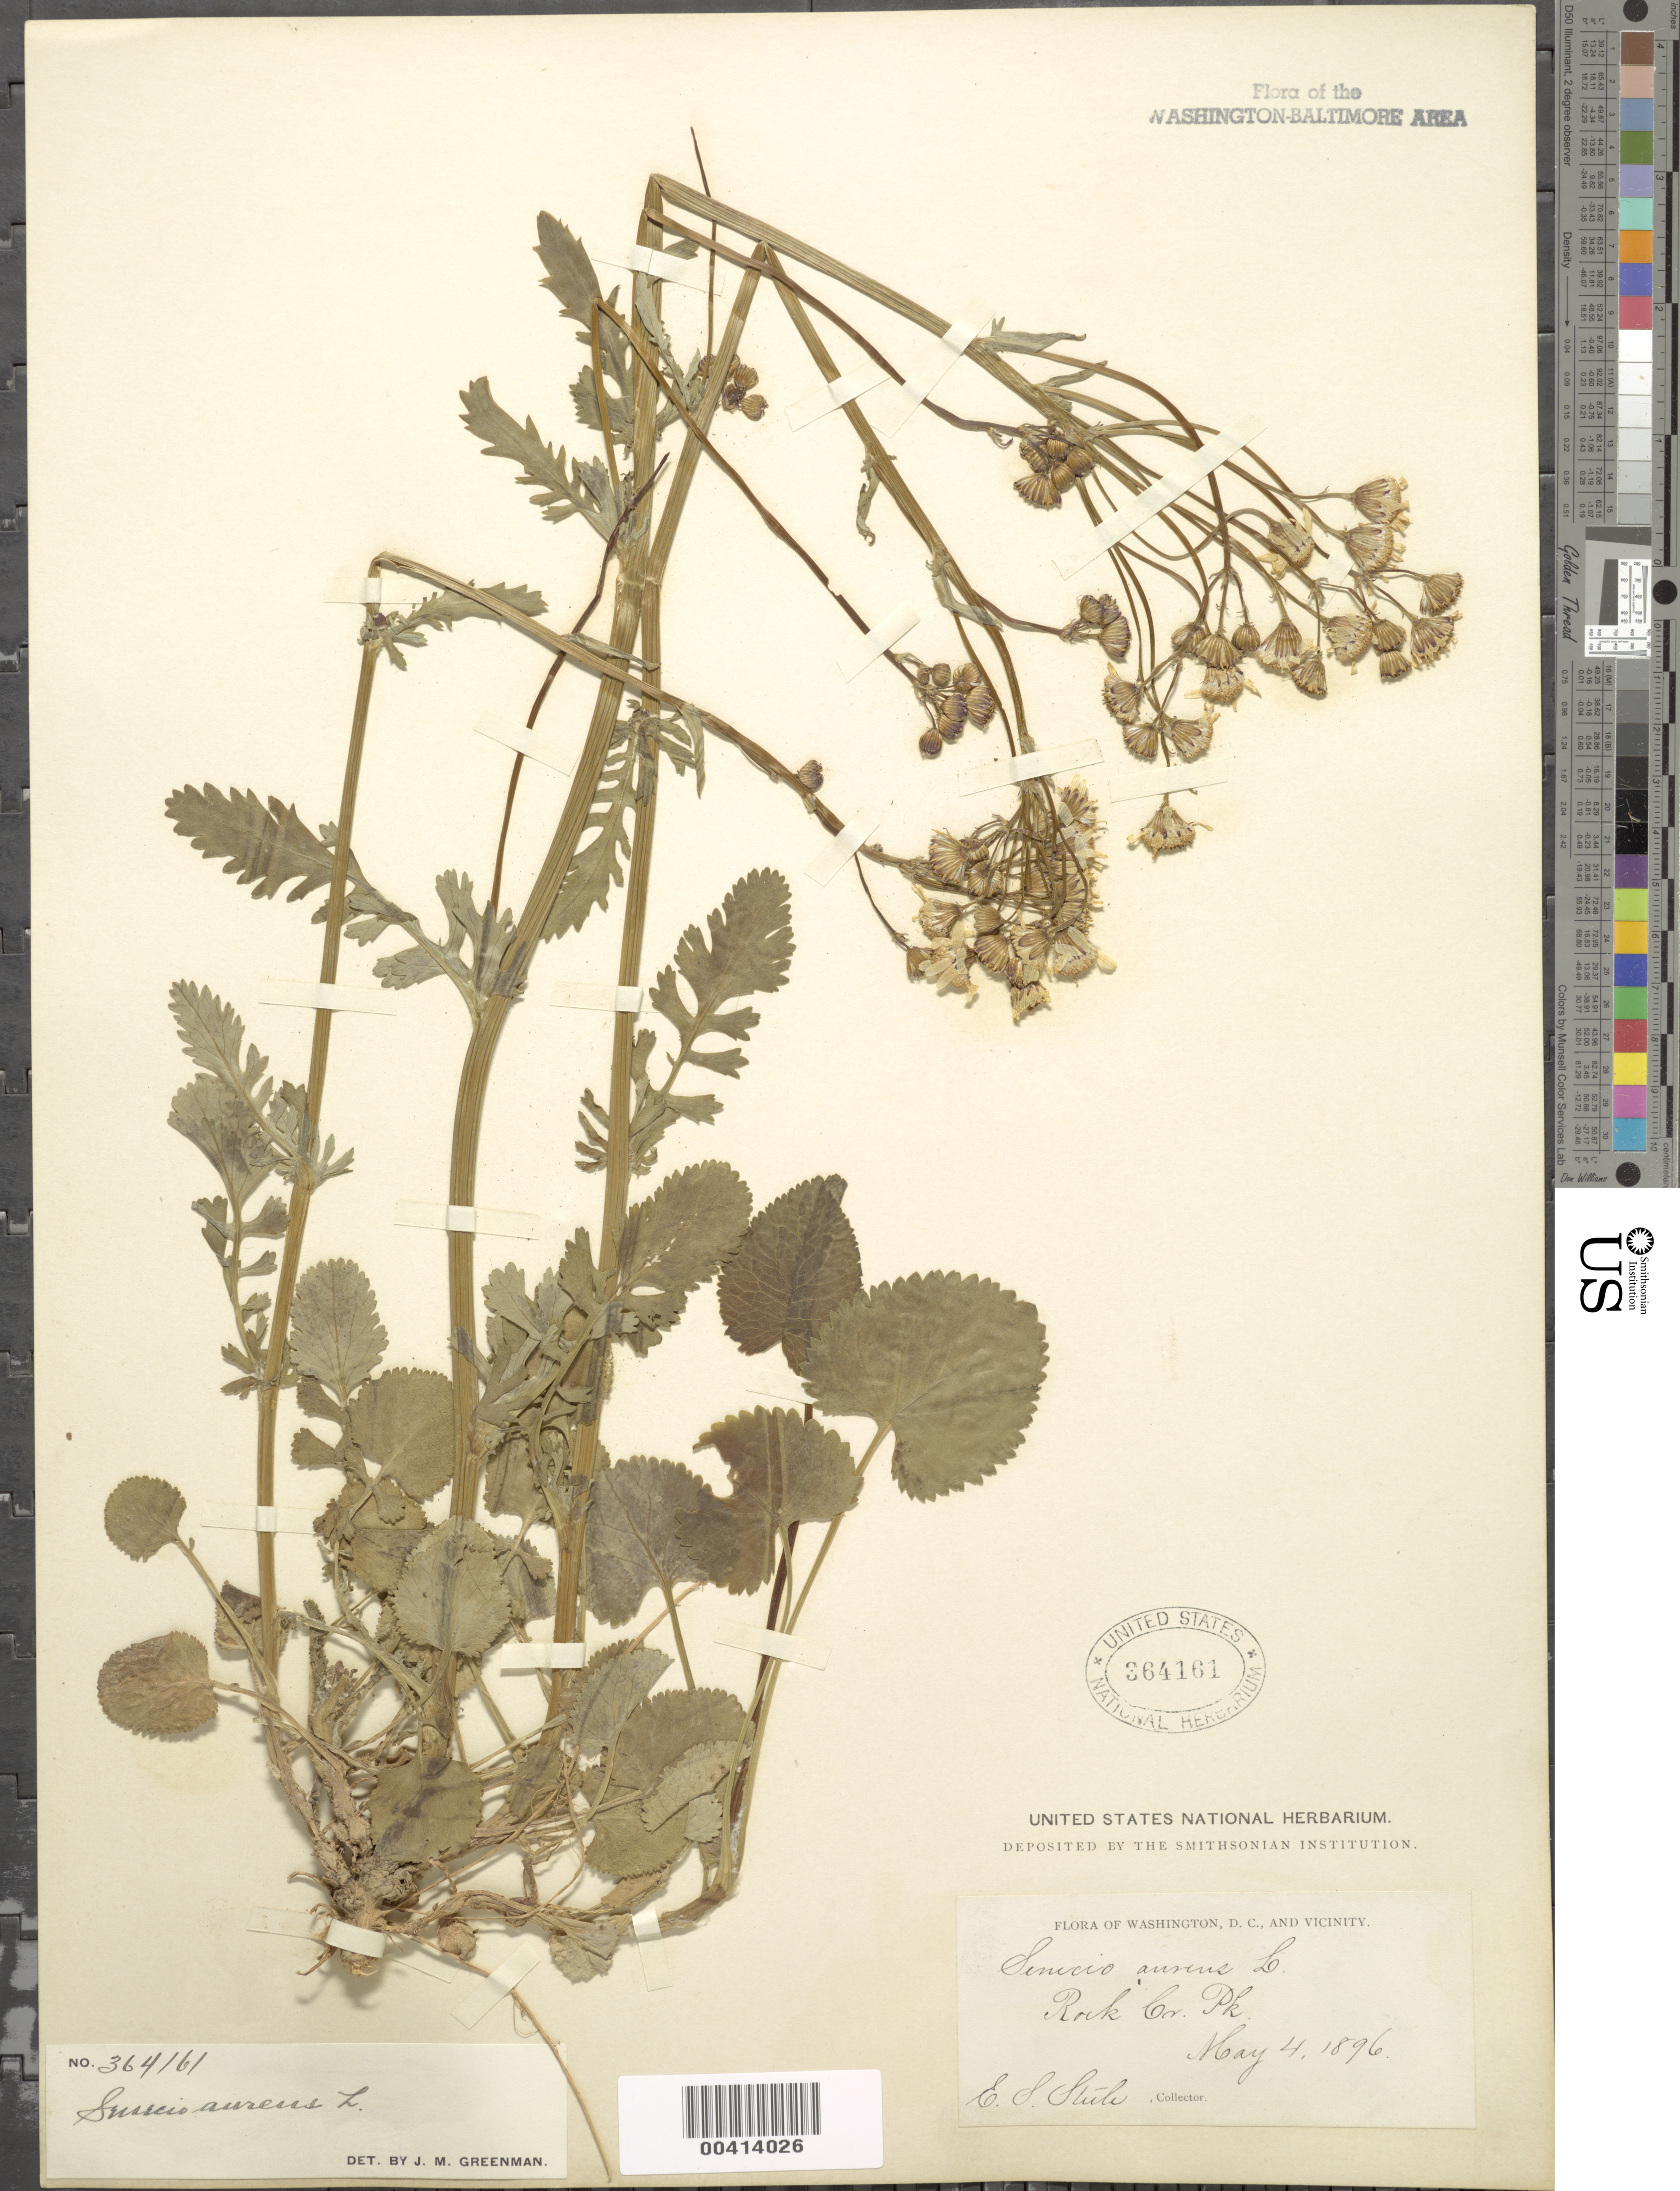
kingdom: Plantae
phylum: Tracheophyta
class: Magnoliopsida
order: Asterales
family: Asteraceae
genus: Packera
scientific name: Packera aurea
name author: (L.) Á. Löve & D. Löve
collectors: E. Steele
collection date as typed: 04 May 1896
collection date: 1896-05-04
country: United States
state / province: District of Columbia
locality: Rock Creek Park Rock Creek Park & vicinity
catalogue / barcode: US 364161